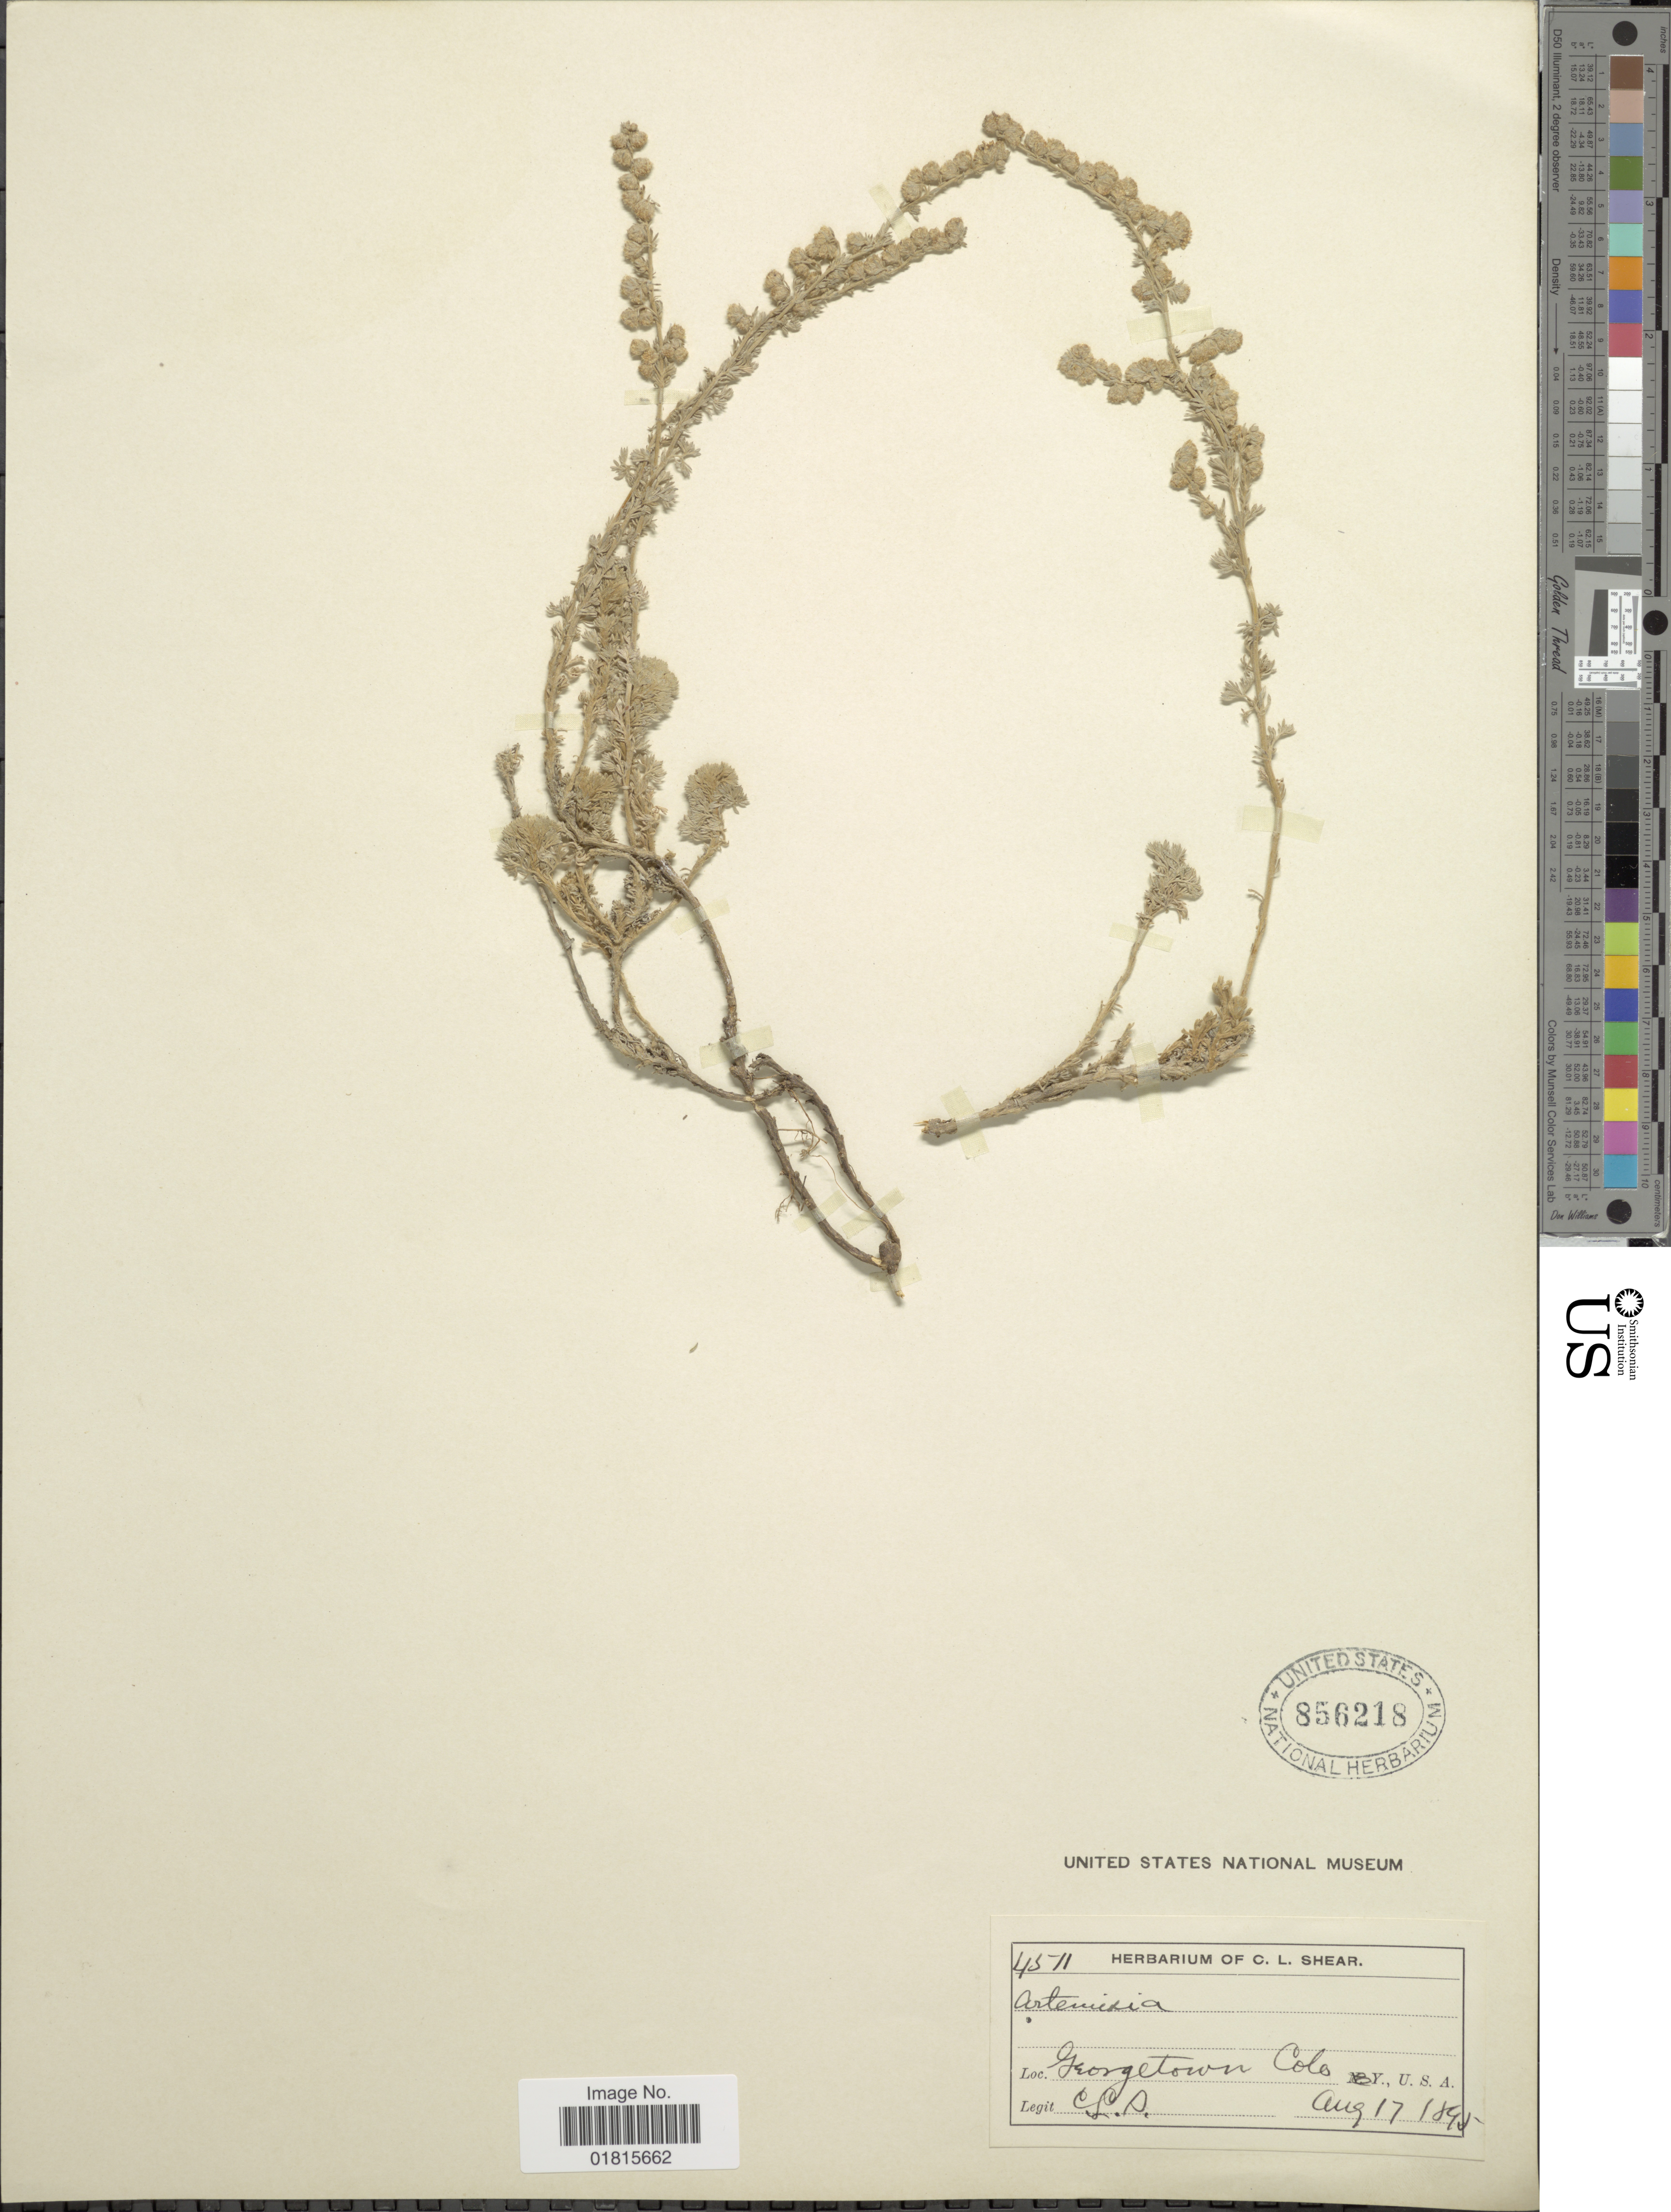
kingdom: Plantae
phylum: Tracheophyta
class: Magnoliopsida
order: Asterales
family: Asteraceae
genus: Artemisia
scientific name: Artemisia frigida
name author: Willd.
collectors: C. L. Shear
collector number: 4511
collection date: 1895-08-17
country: United States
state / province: Colorado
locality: Georgetown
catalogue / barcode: US 856218